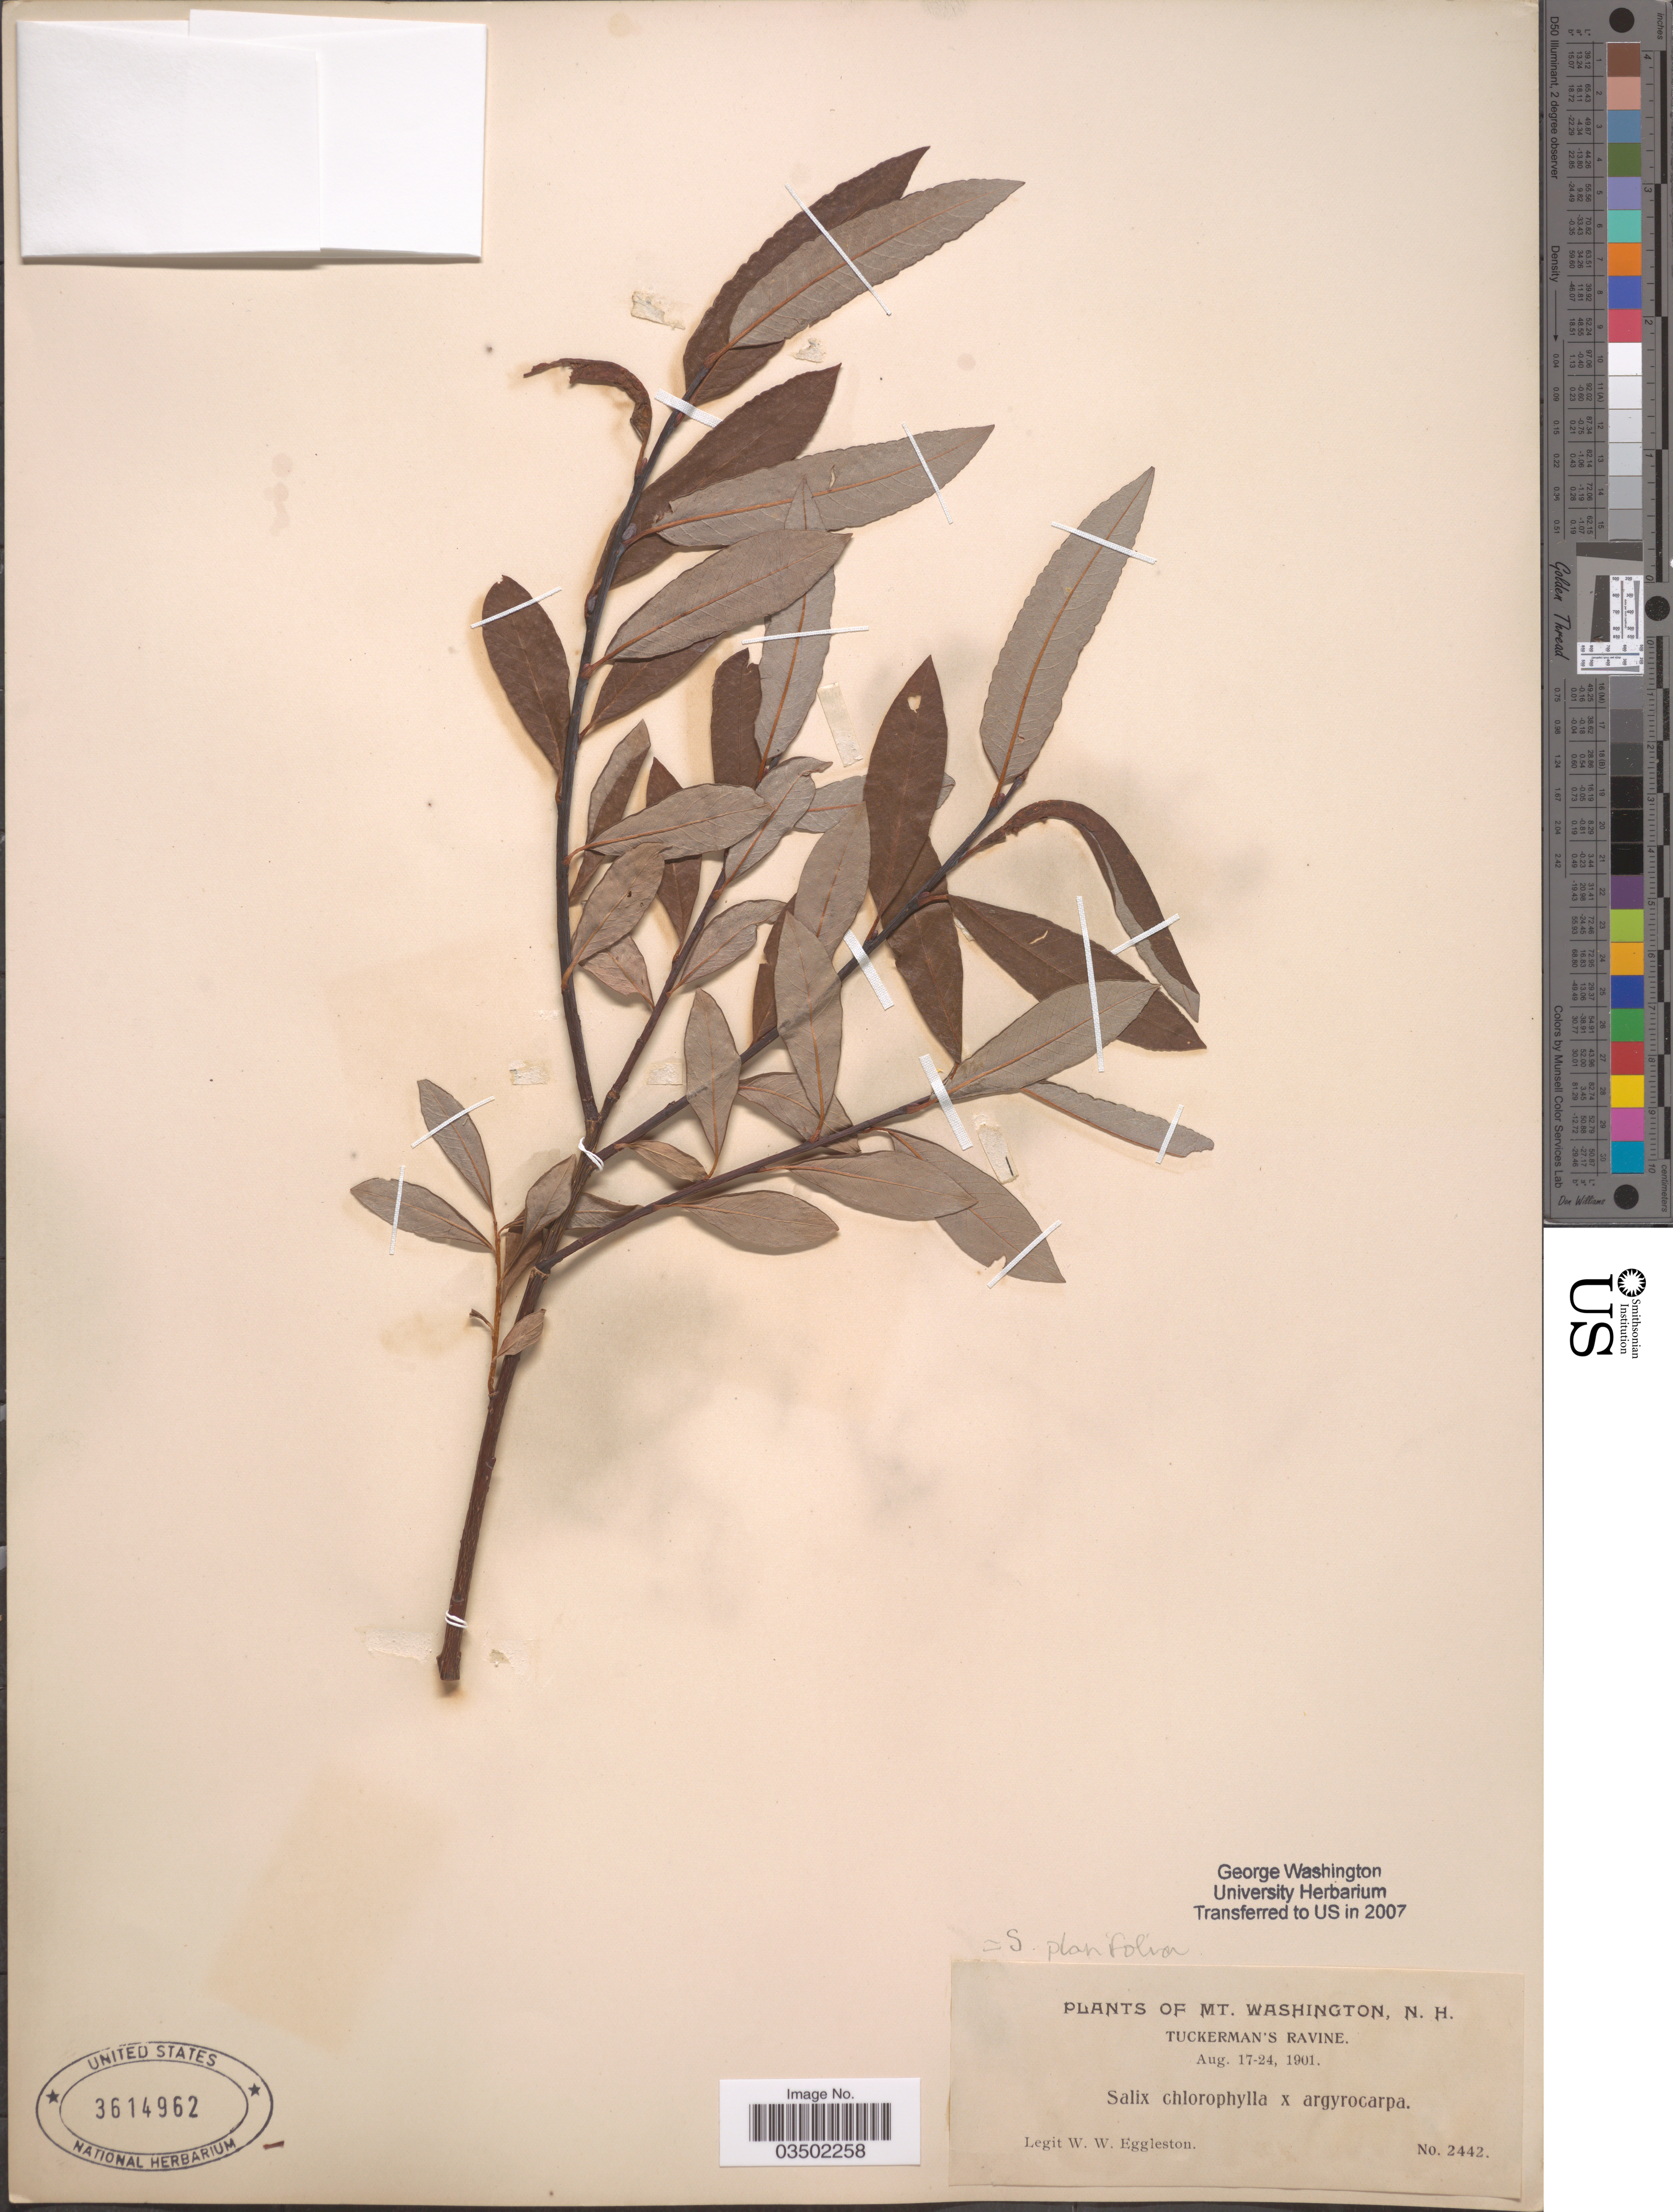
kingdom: Plantae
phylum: Tracheophyta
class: Magnoliopsida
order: Malpighiales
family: Salicaceae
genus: Salix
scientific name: Salix planifolia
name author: Pursh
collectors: W. W. Eggleston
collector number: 2442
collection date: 1901-08-17/1901-08-24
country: United States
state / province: New Hampshire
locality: Mt. Washington. Tuckerman's Ravine.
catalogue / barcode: US 3614962